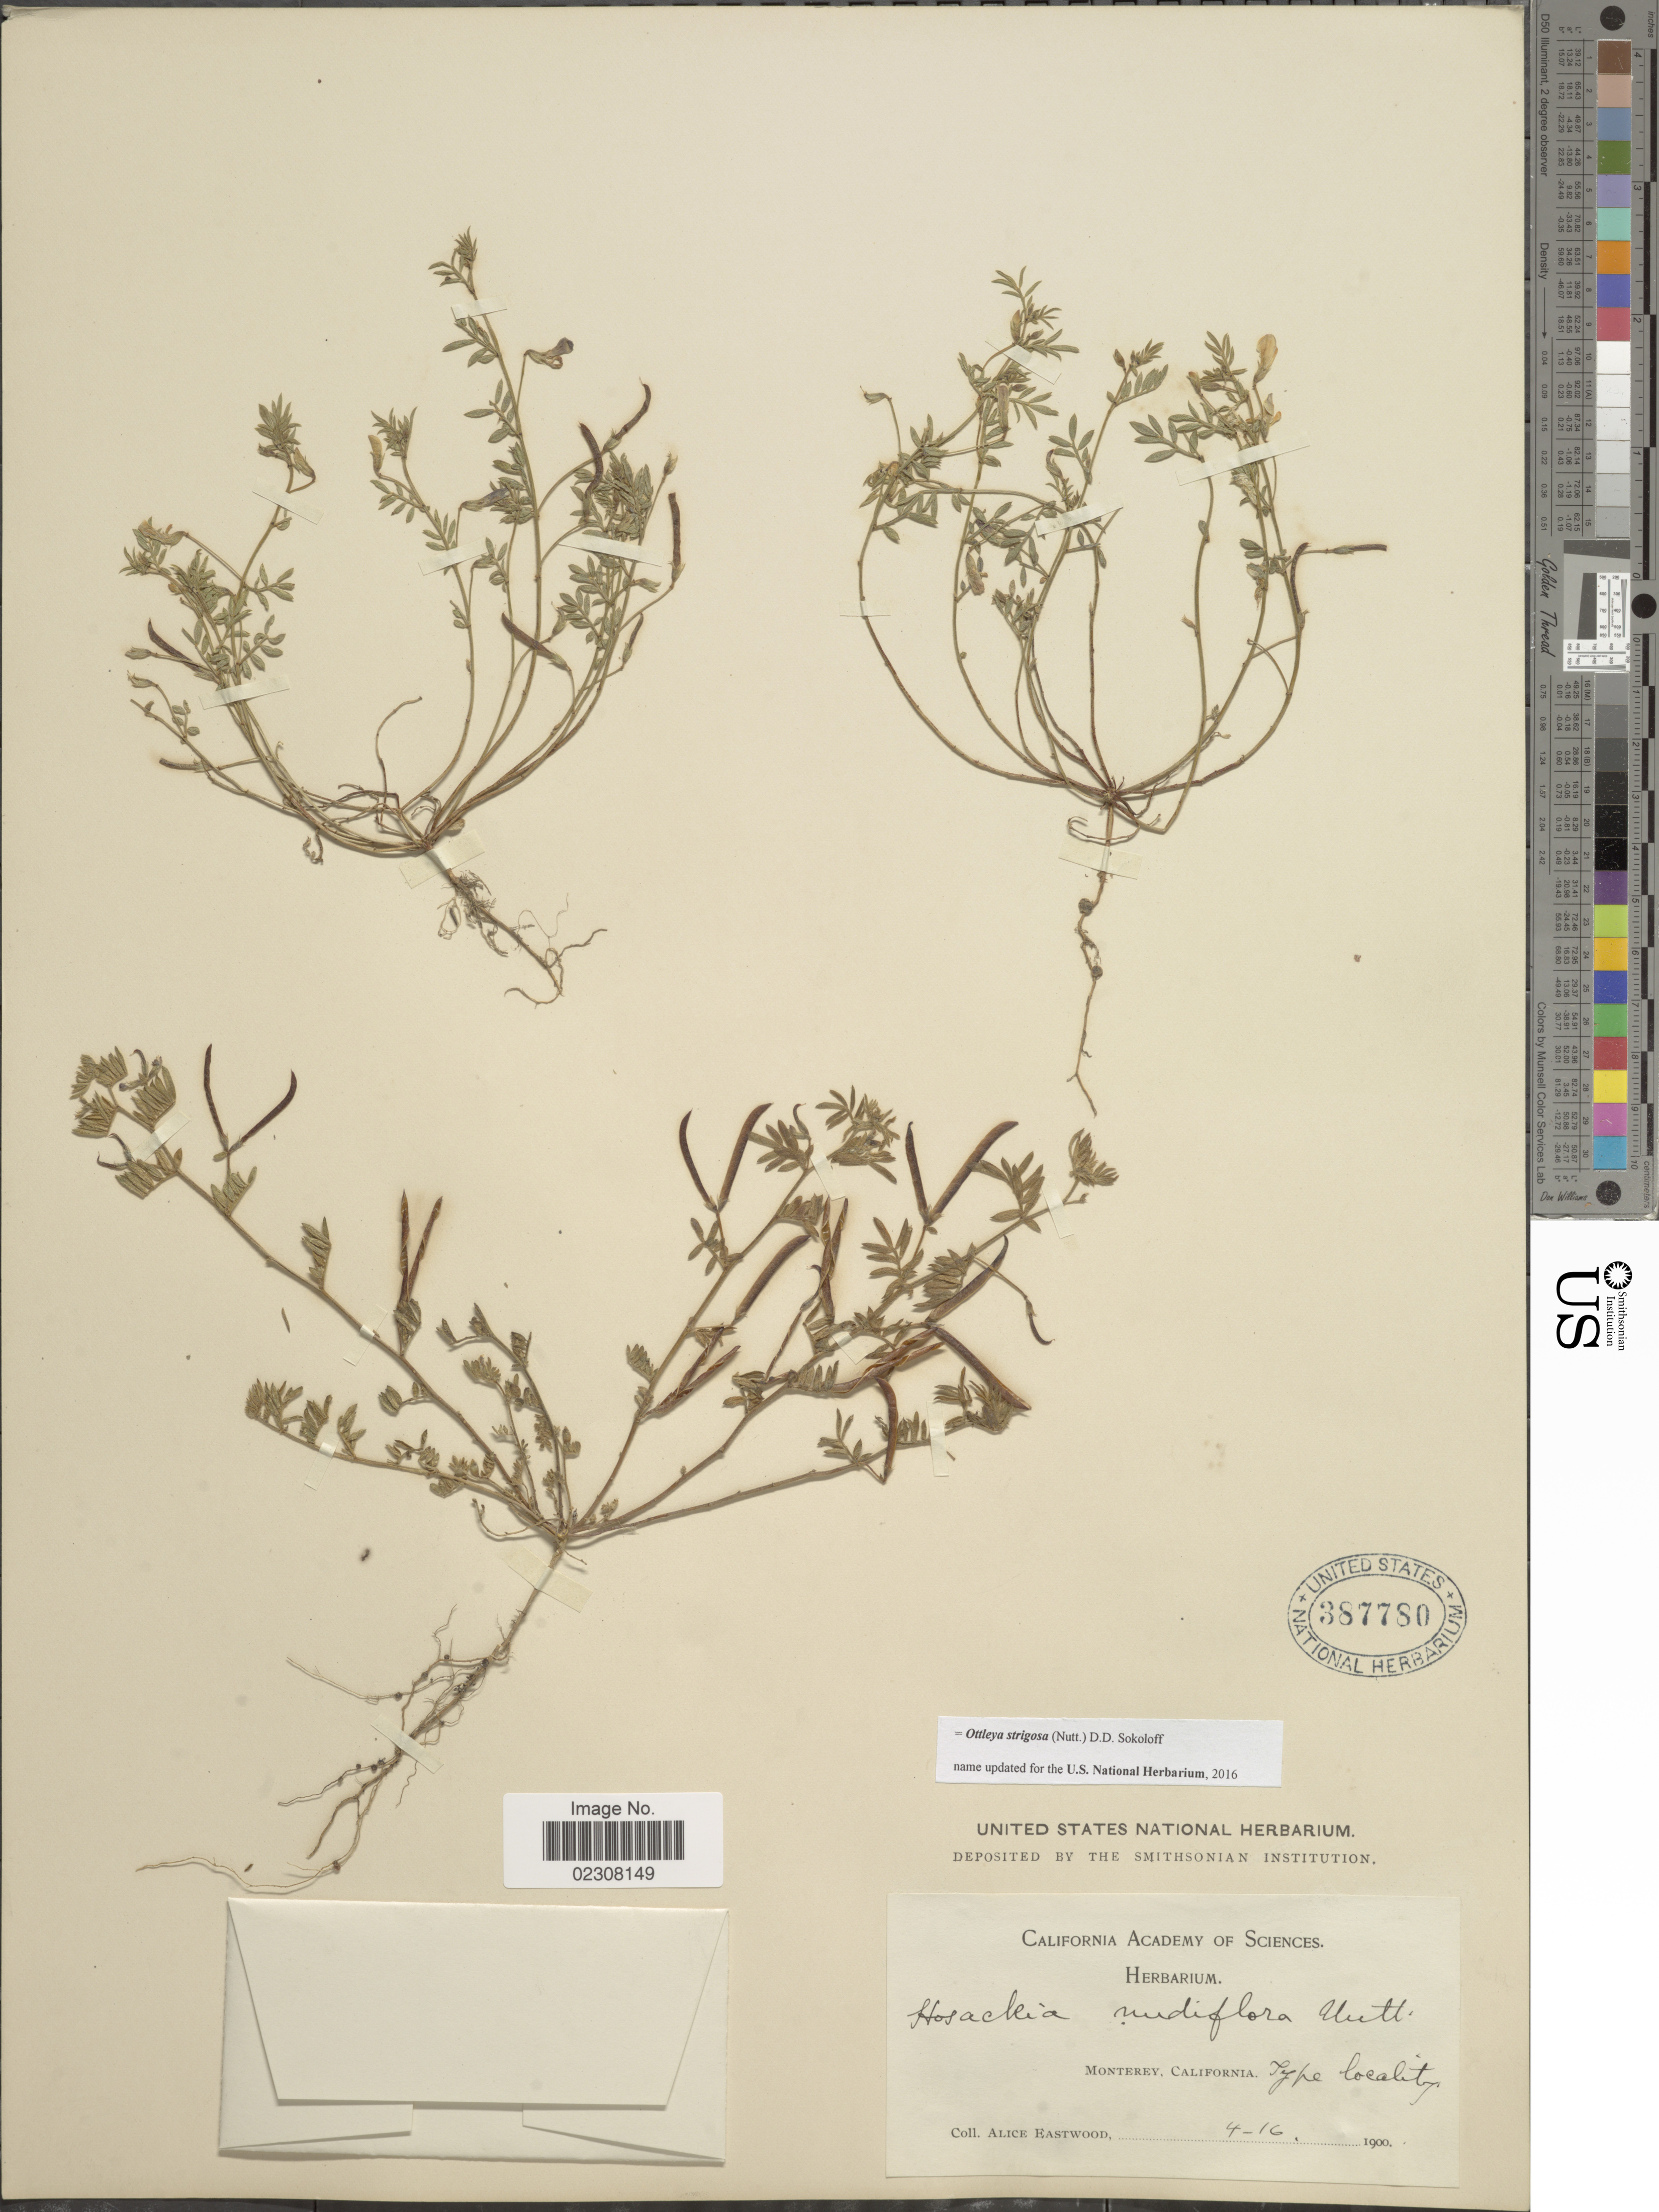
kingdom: Plantae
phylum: Tracheophyta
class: Magnoliopsida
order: Fabales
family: Fabaceae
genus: Ottleya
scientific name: Ottleya strigosa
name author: (Nutt.) D.D. Sokoloff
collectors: A. Eastwood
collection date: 1900-04-16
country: United States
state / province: California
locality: Monterrey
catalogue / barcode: US 387780